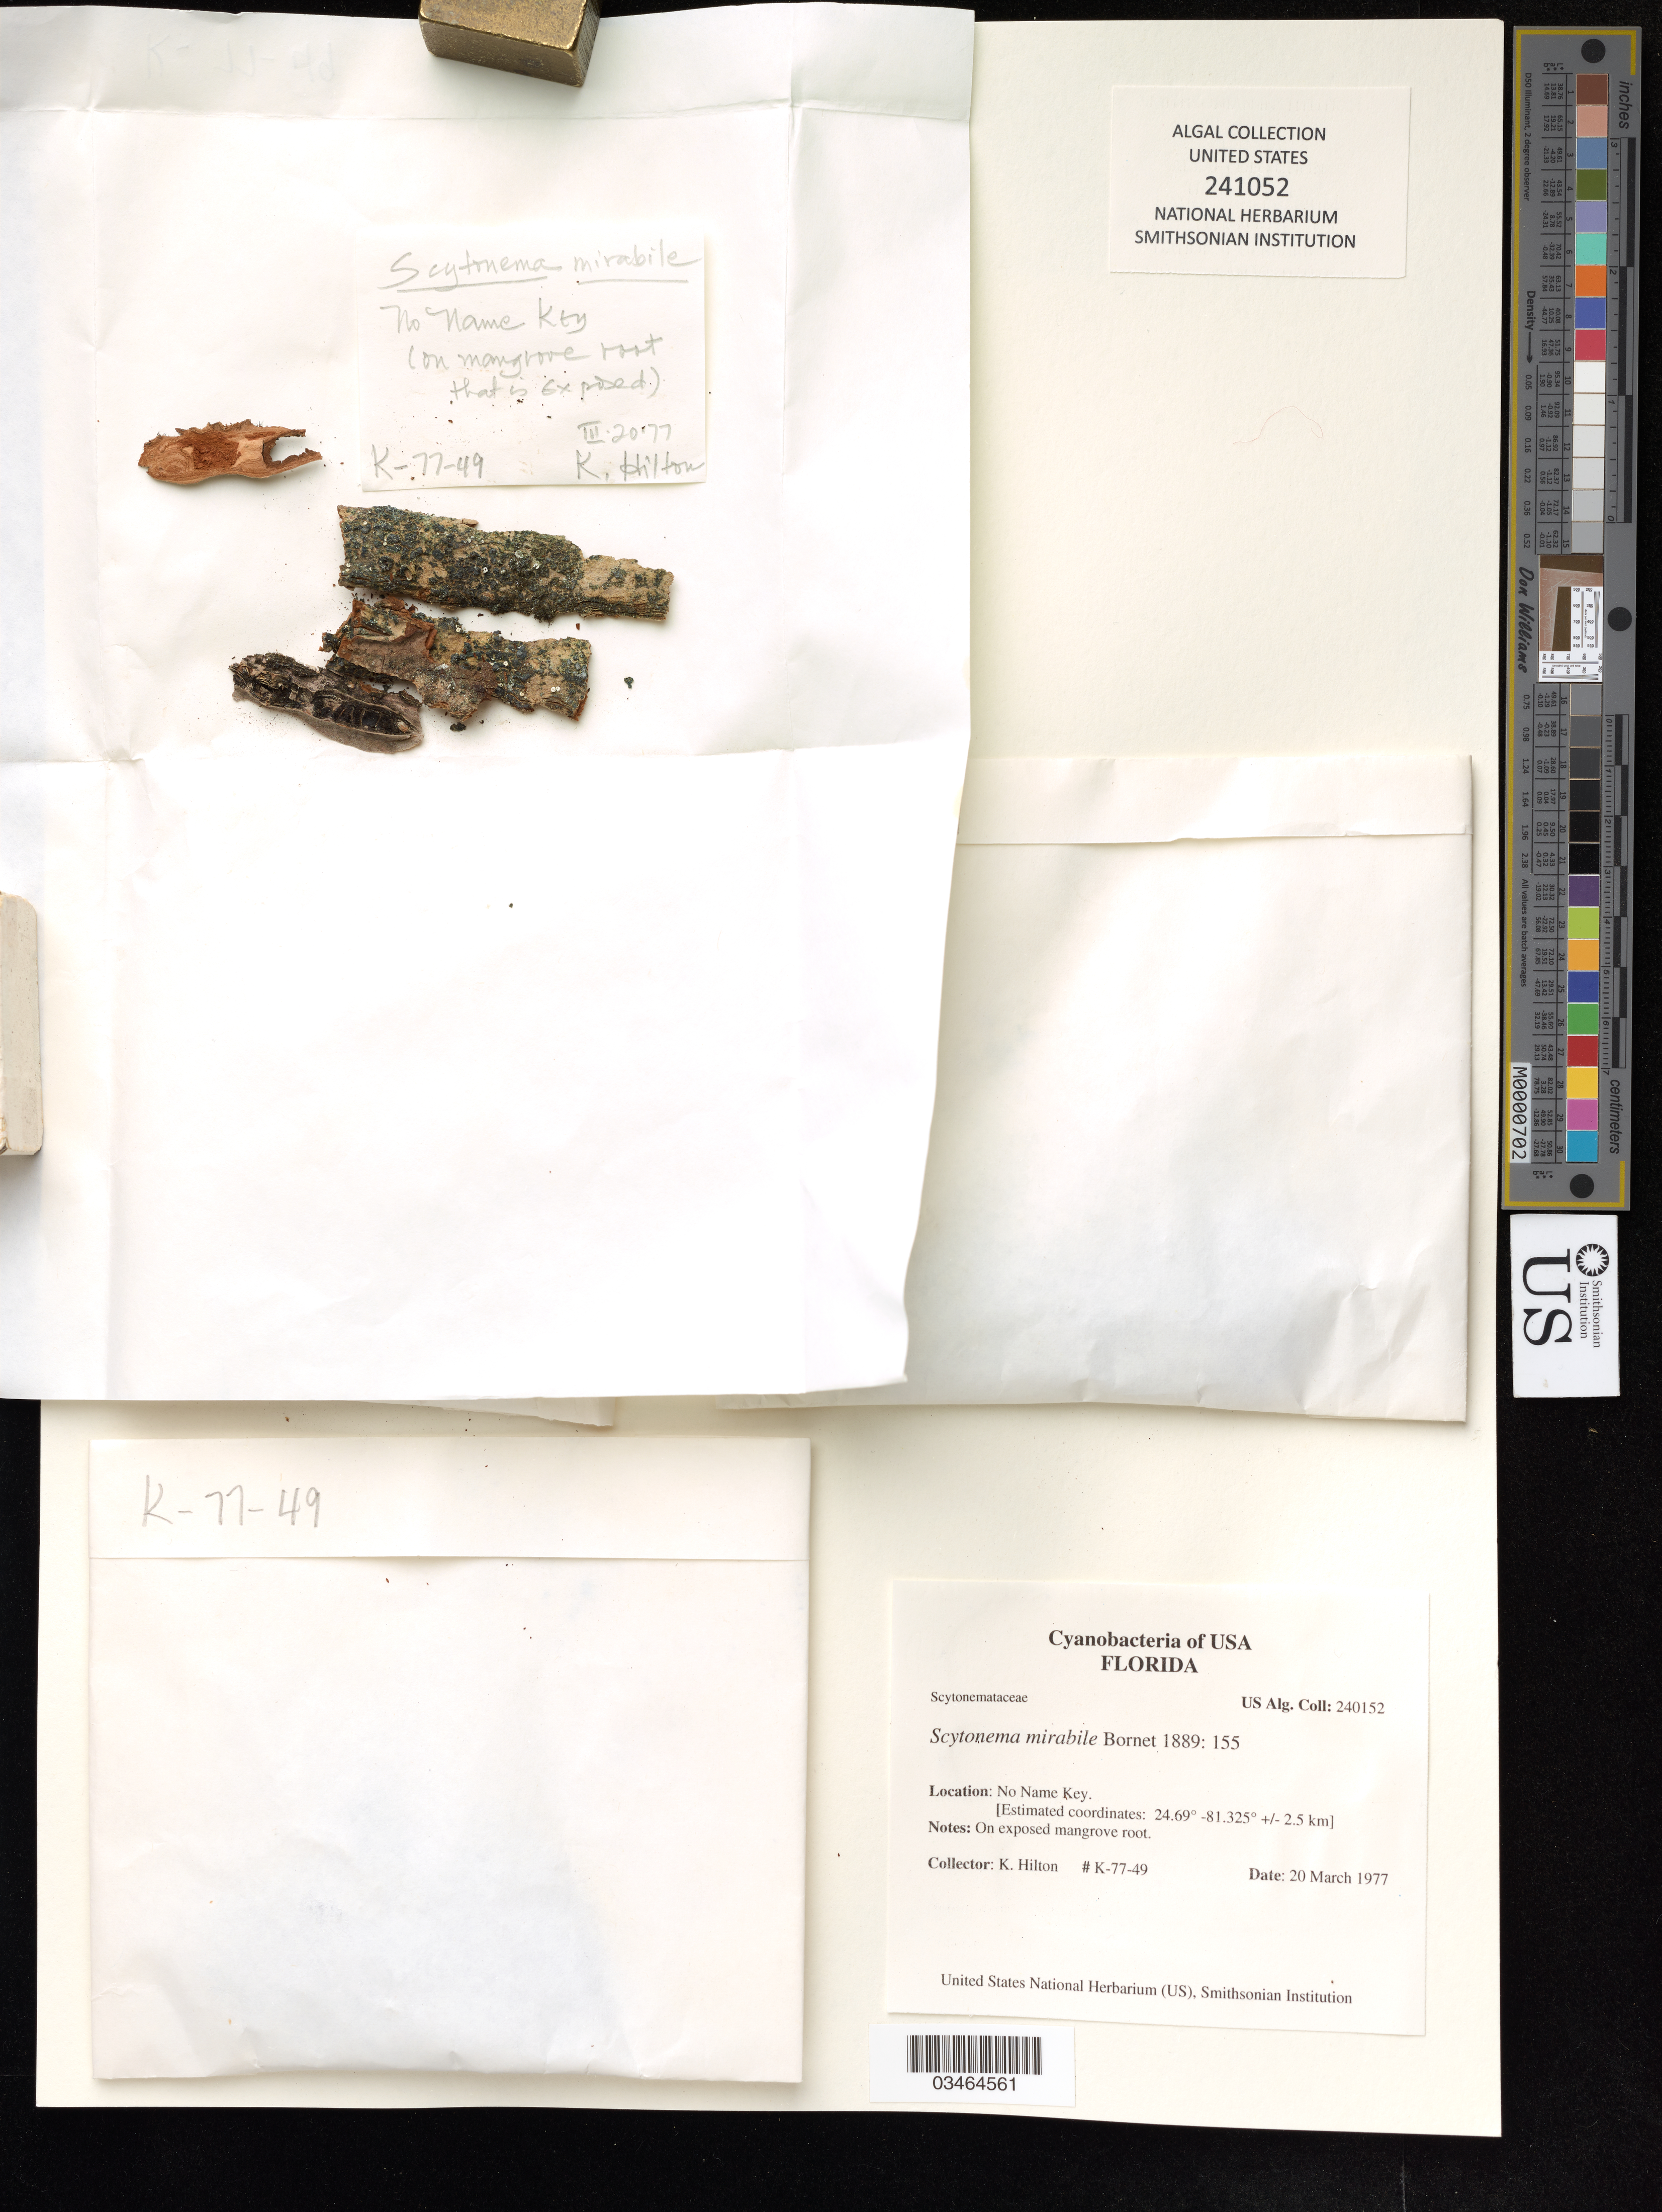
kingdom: Bacteria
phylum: Cyanobacteria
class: Cyanobacteriia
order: Cyanobacteriales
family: Scytonemataceae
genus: Scytonema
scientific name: Scytonema mirabile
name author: Wolle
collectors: K. Hilton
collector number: K-77-49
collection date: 1977-03-20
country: United States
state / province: Florida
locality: No Name Key.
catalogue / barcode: US 241052